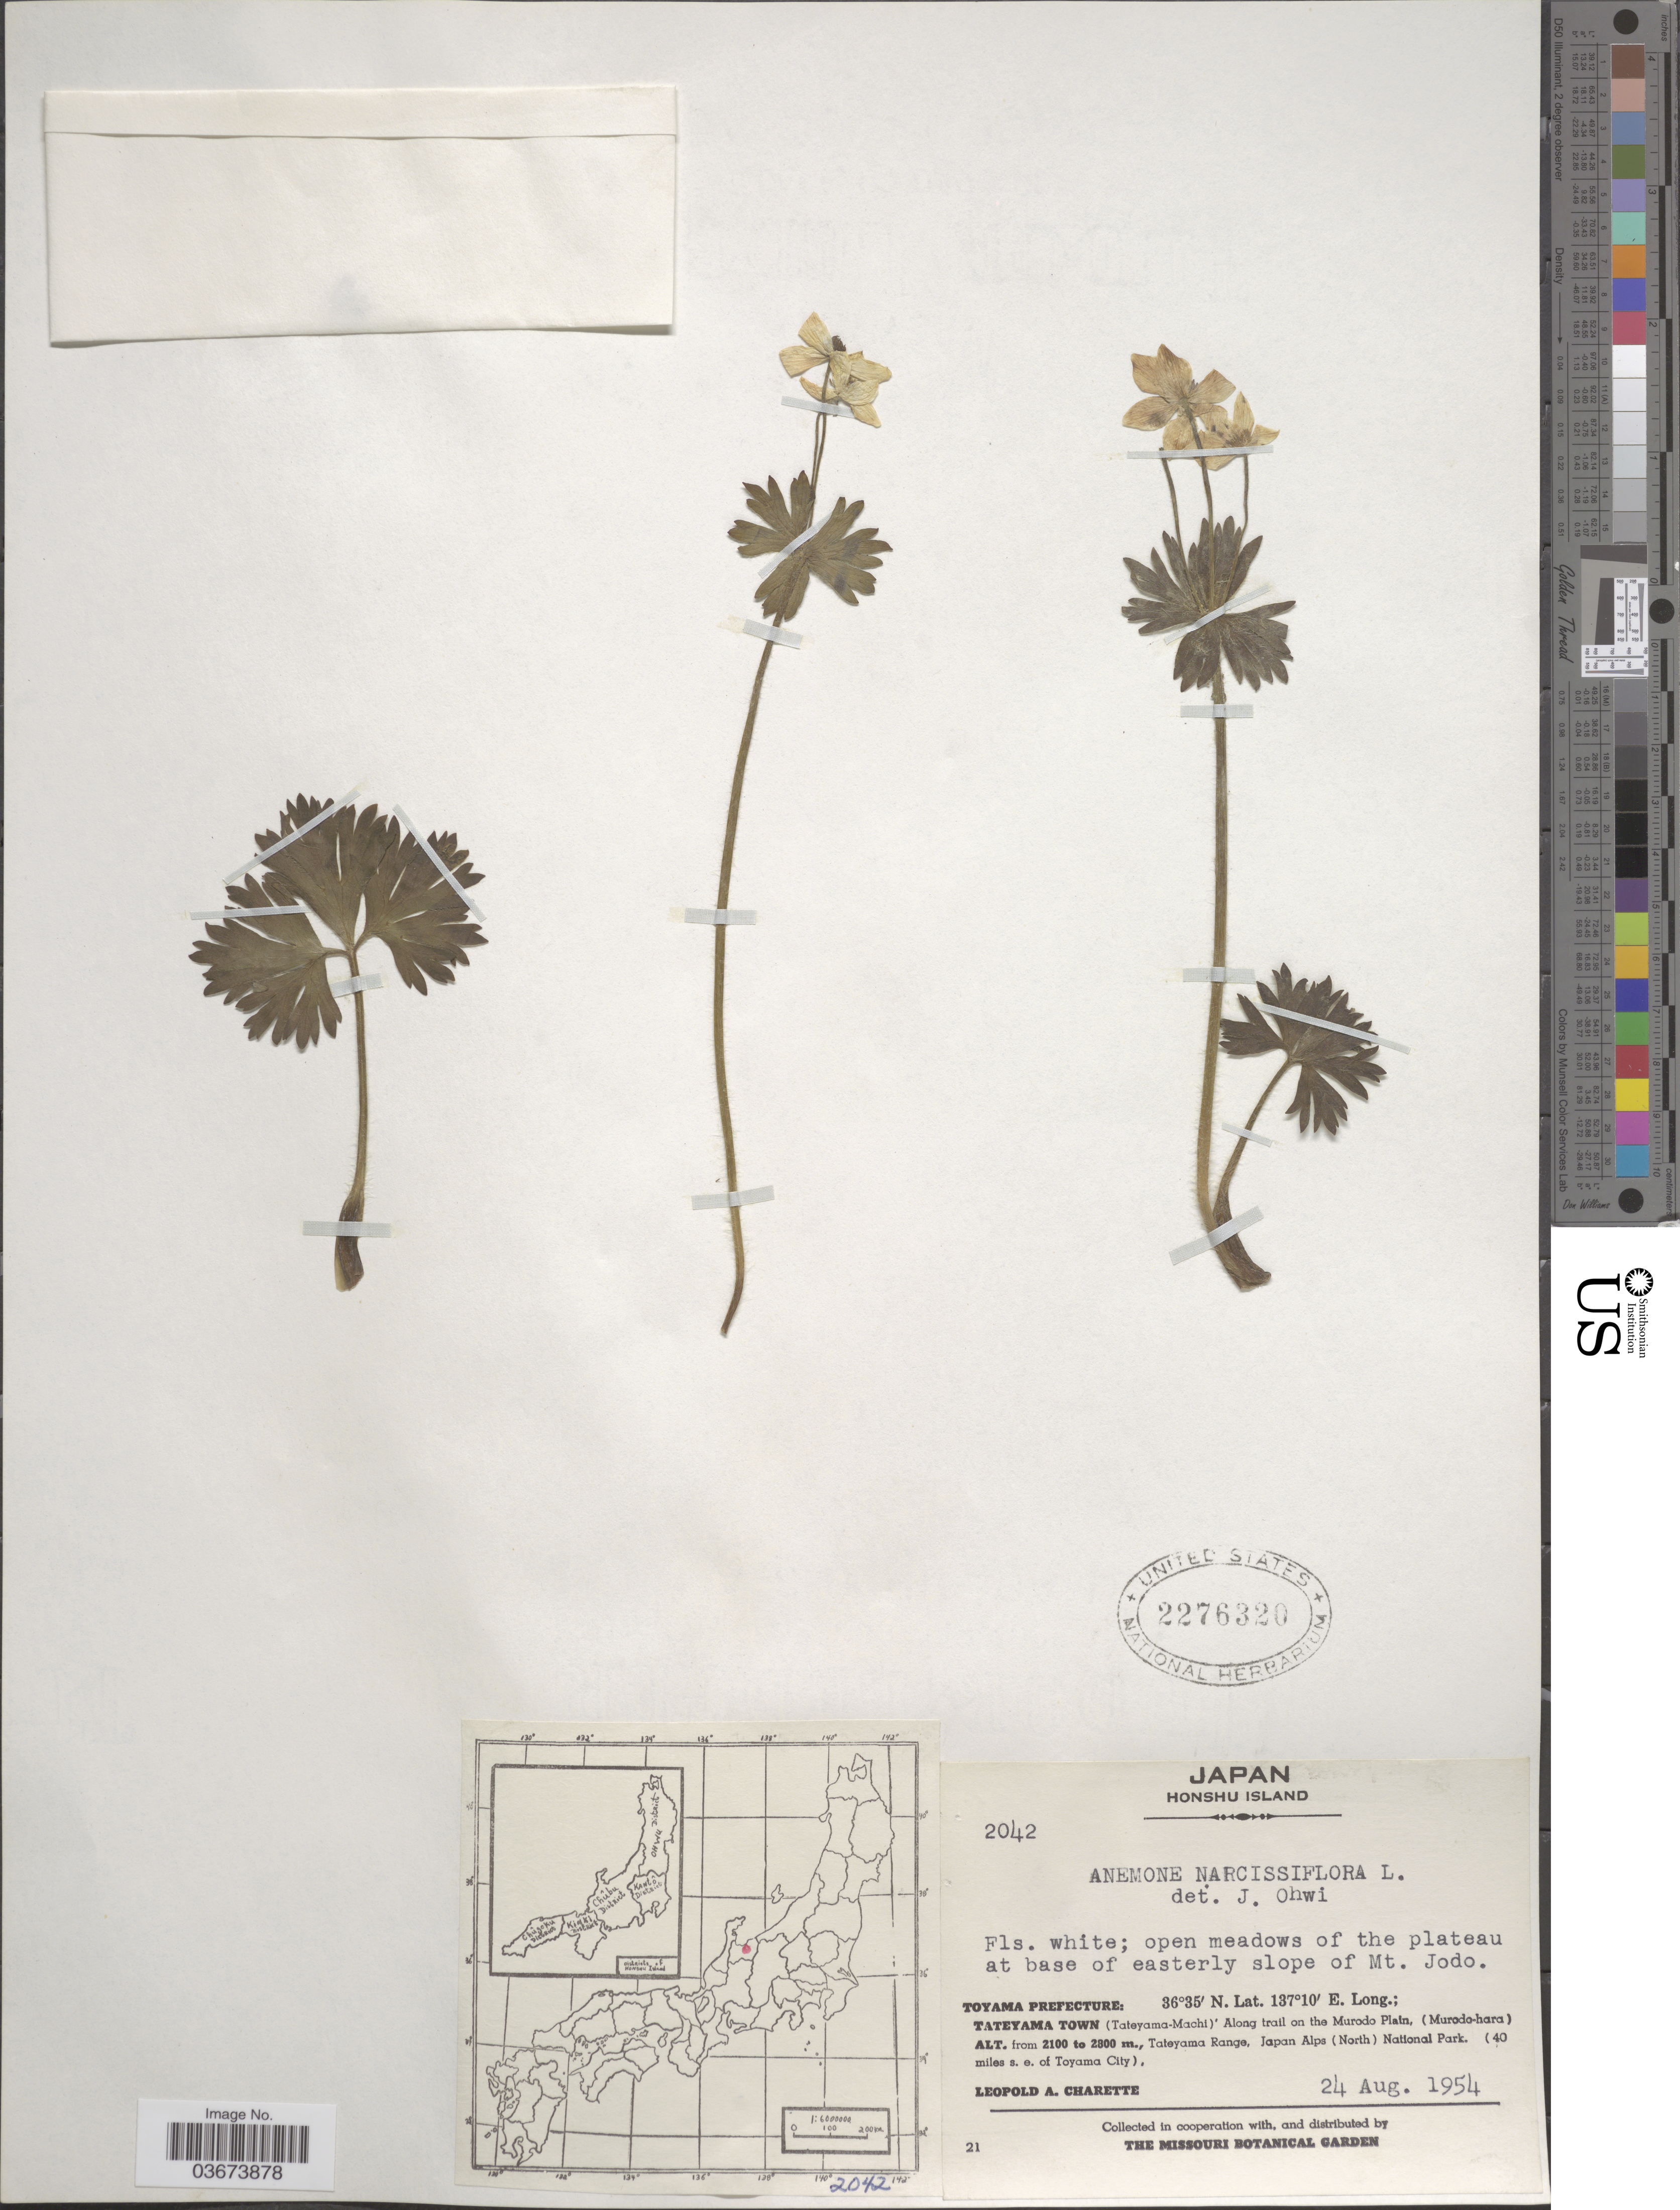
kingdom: Plantae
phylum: Tracheophyta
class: Magnoliopsida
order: Ranunculales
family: Ranunculaceae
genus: Anemone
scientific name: Anemone narcissiflora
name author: L.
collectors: L. A. Charette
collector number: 2042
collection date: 1954-08-24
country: Japan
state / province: Toyama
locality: Plateau at base of easterly slope of Mt. Jodo. Toyama Prefecture. Tateyama Town (Tateyama-Machi)' Along trail on the Murodo Plain, (Murodo-hara). Tateyama Range, Japan Alps (North) National Park. (40 miles s. e. of Toyama City).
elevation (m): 2100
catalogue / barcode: US 2276320